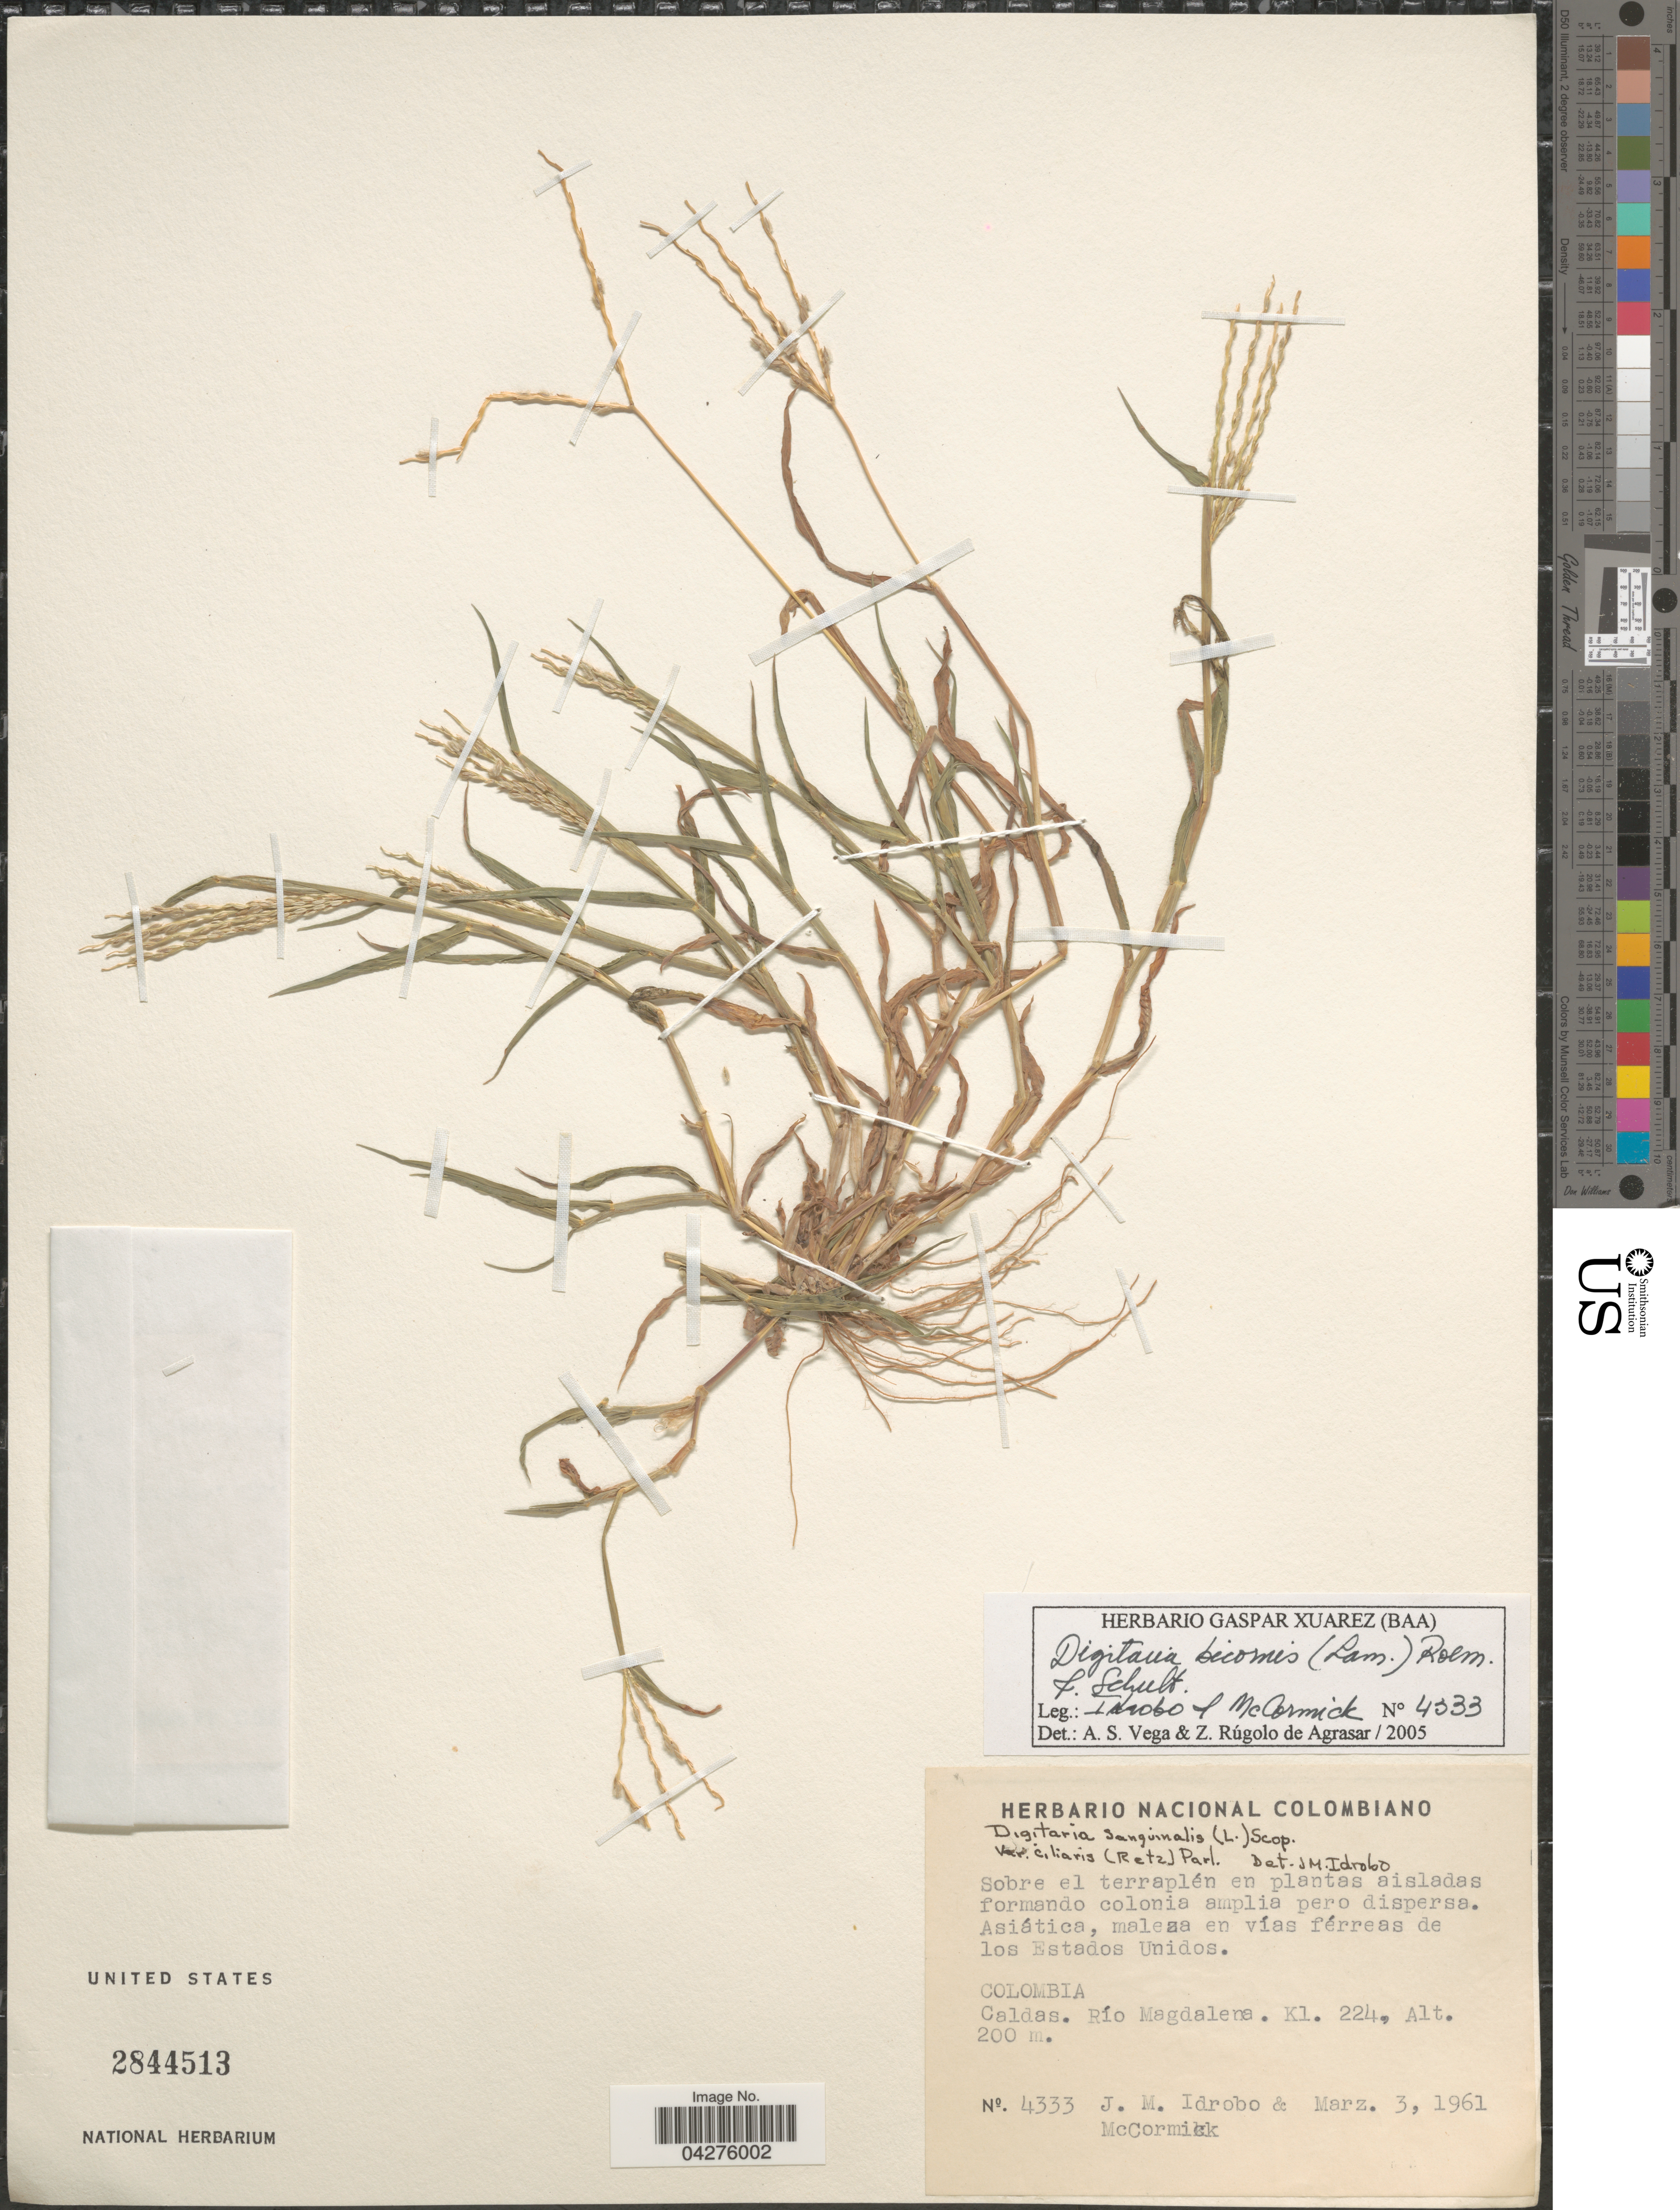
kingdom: Plantae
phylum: Tracheophyta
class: Liliopsida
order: Poales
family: Poaceae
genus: Digitaria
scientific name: Digitaria bicornis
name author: (Lam.) Roem. & Schult.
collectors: J. M. Idrobo & -. McCormick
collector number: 4333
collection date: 1961-03-03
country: Colombia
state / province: Caldas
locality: Río Magdalena. Kl. 224.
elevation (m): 200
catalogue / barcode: US 2844513